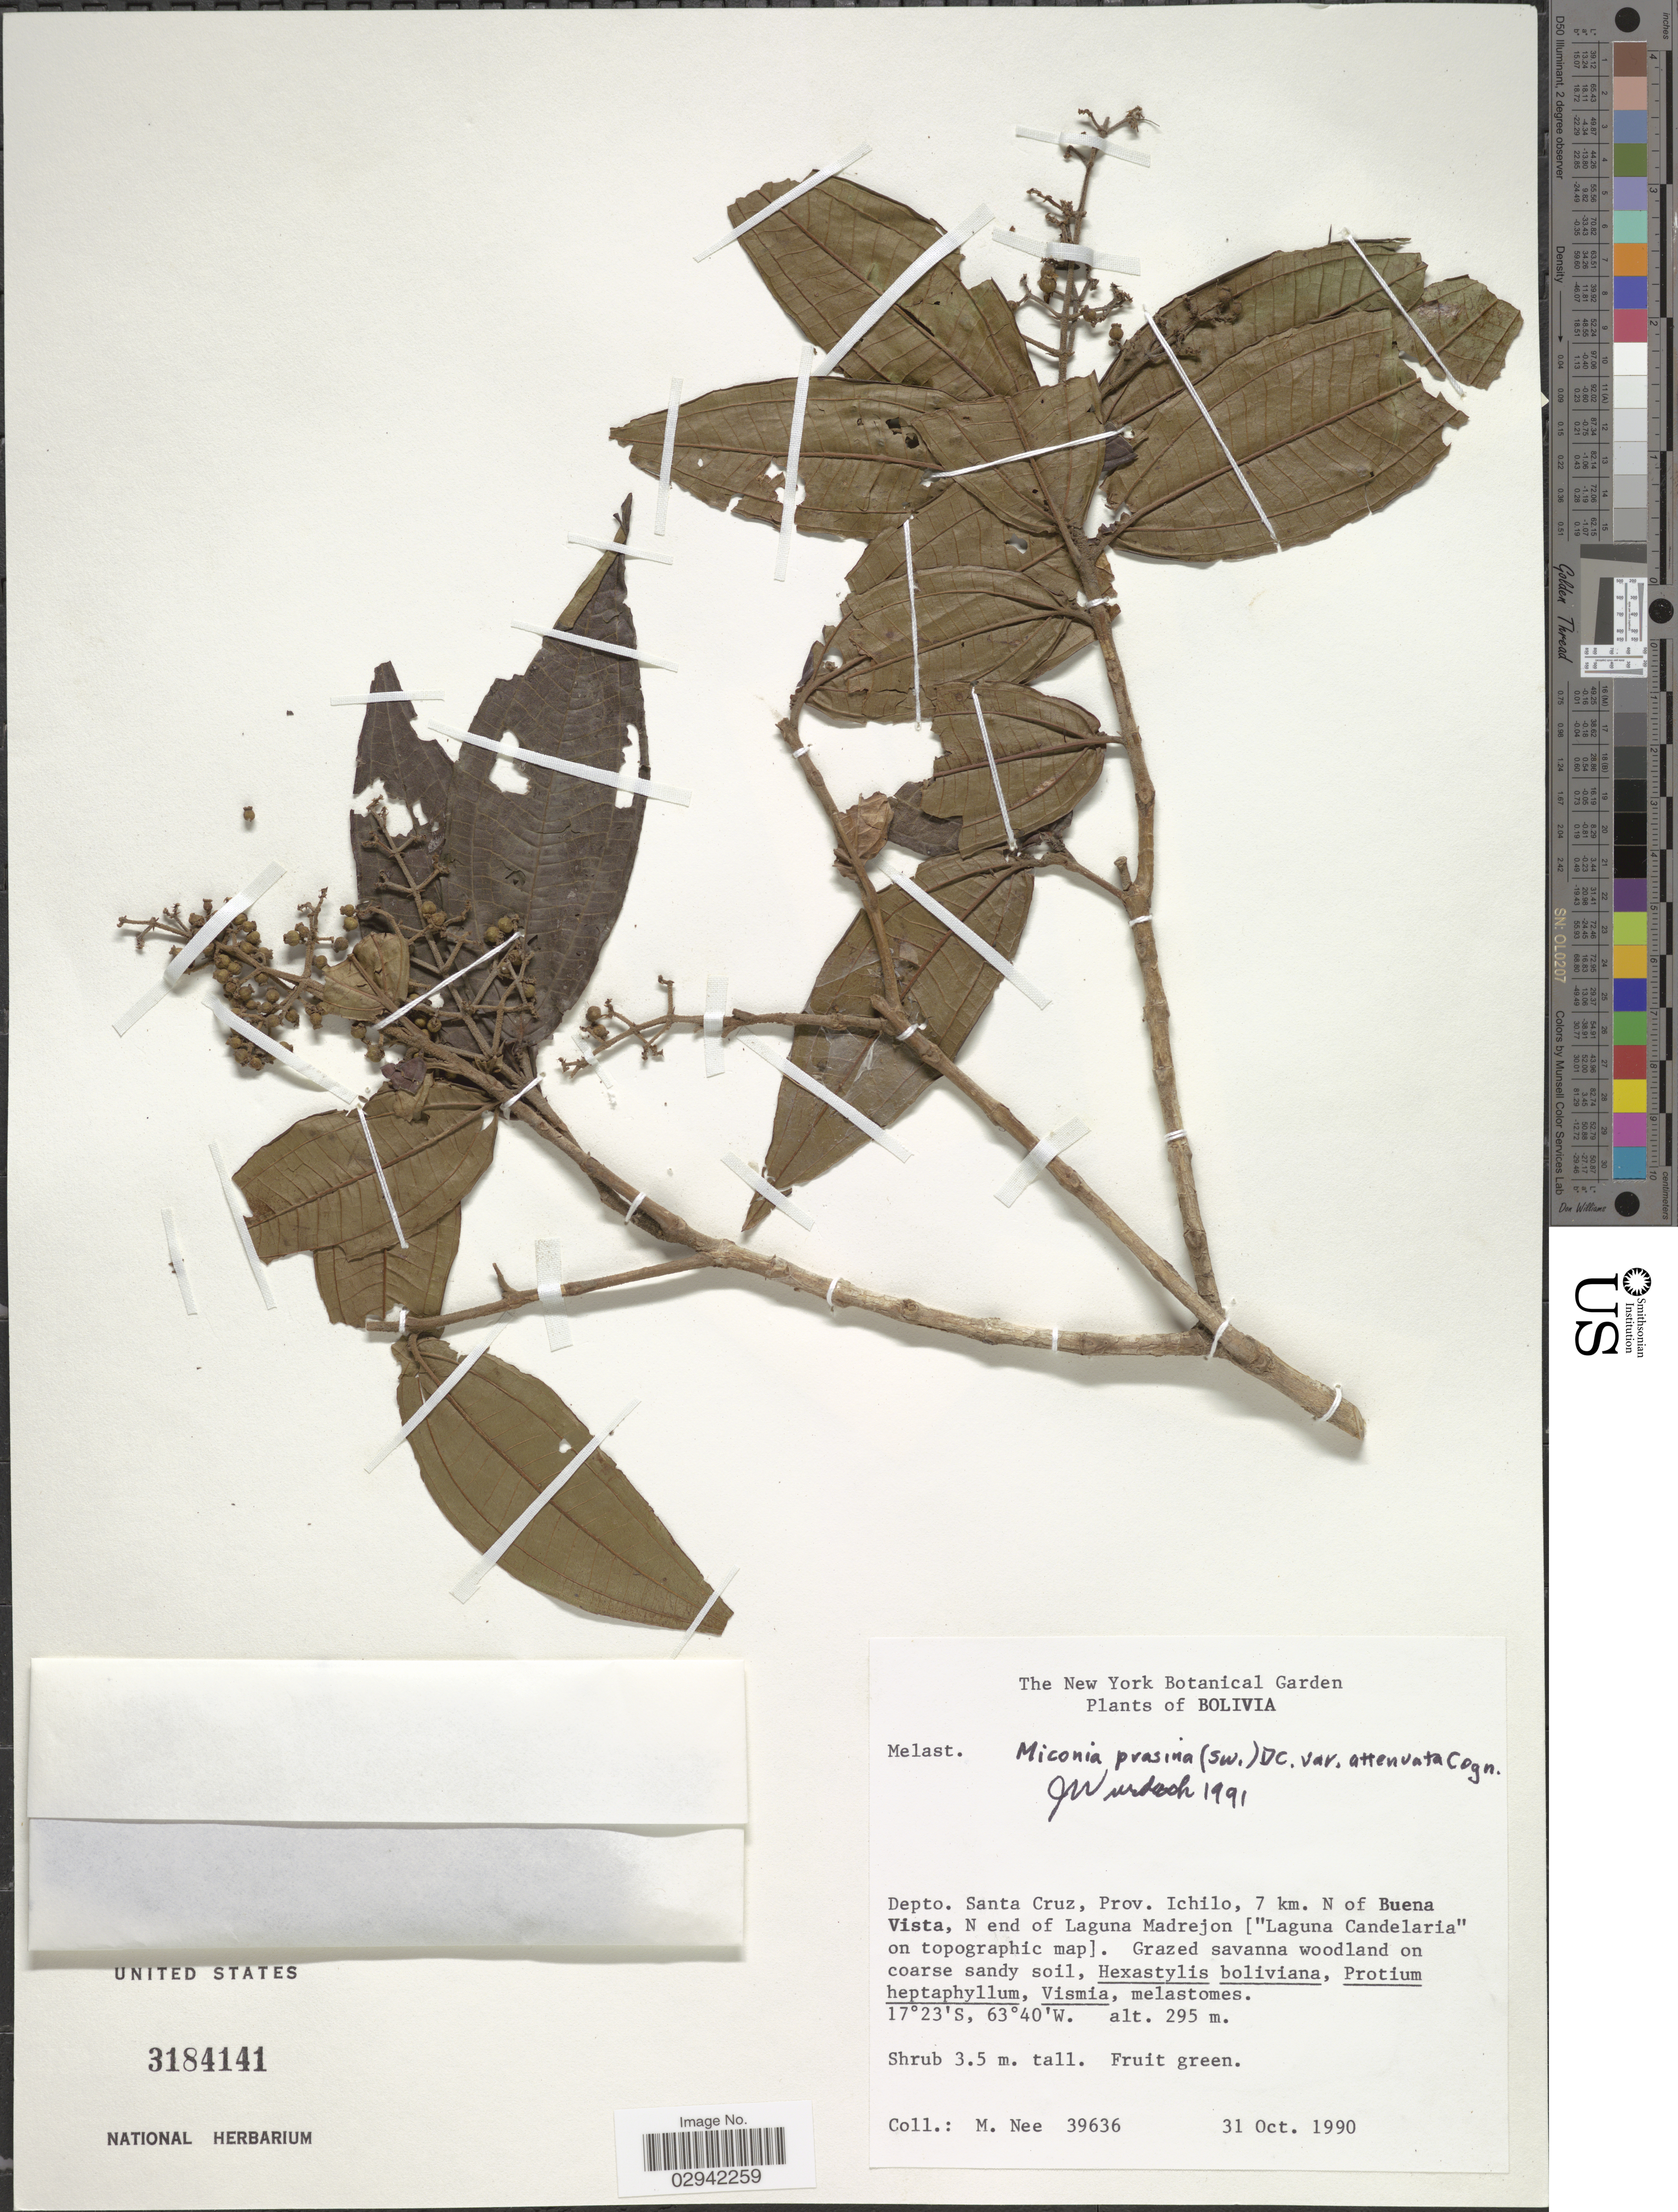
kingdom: Plantae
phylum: Tracheophyta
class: Magnoliopsida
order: Myrtales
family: Melastomataceae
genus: Miconia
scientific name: Miconia prasina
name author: (Sw.) DC.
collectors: M. Nee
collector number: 39636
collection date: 1990-10-31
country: Bolivia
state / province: Santa Cruz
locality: Depto. Santa Cruz, Prov. Ichilo, 7 km. N of Buena Vista, N end of Laguna Madrejon ["Laguna Cadelaria" on topographic map].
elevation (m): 295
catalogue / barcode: US 3184141